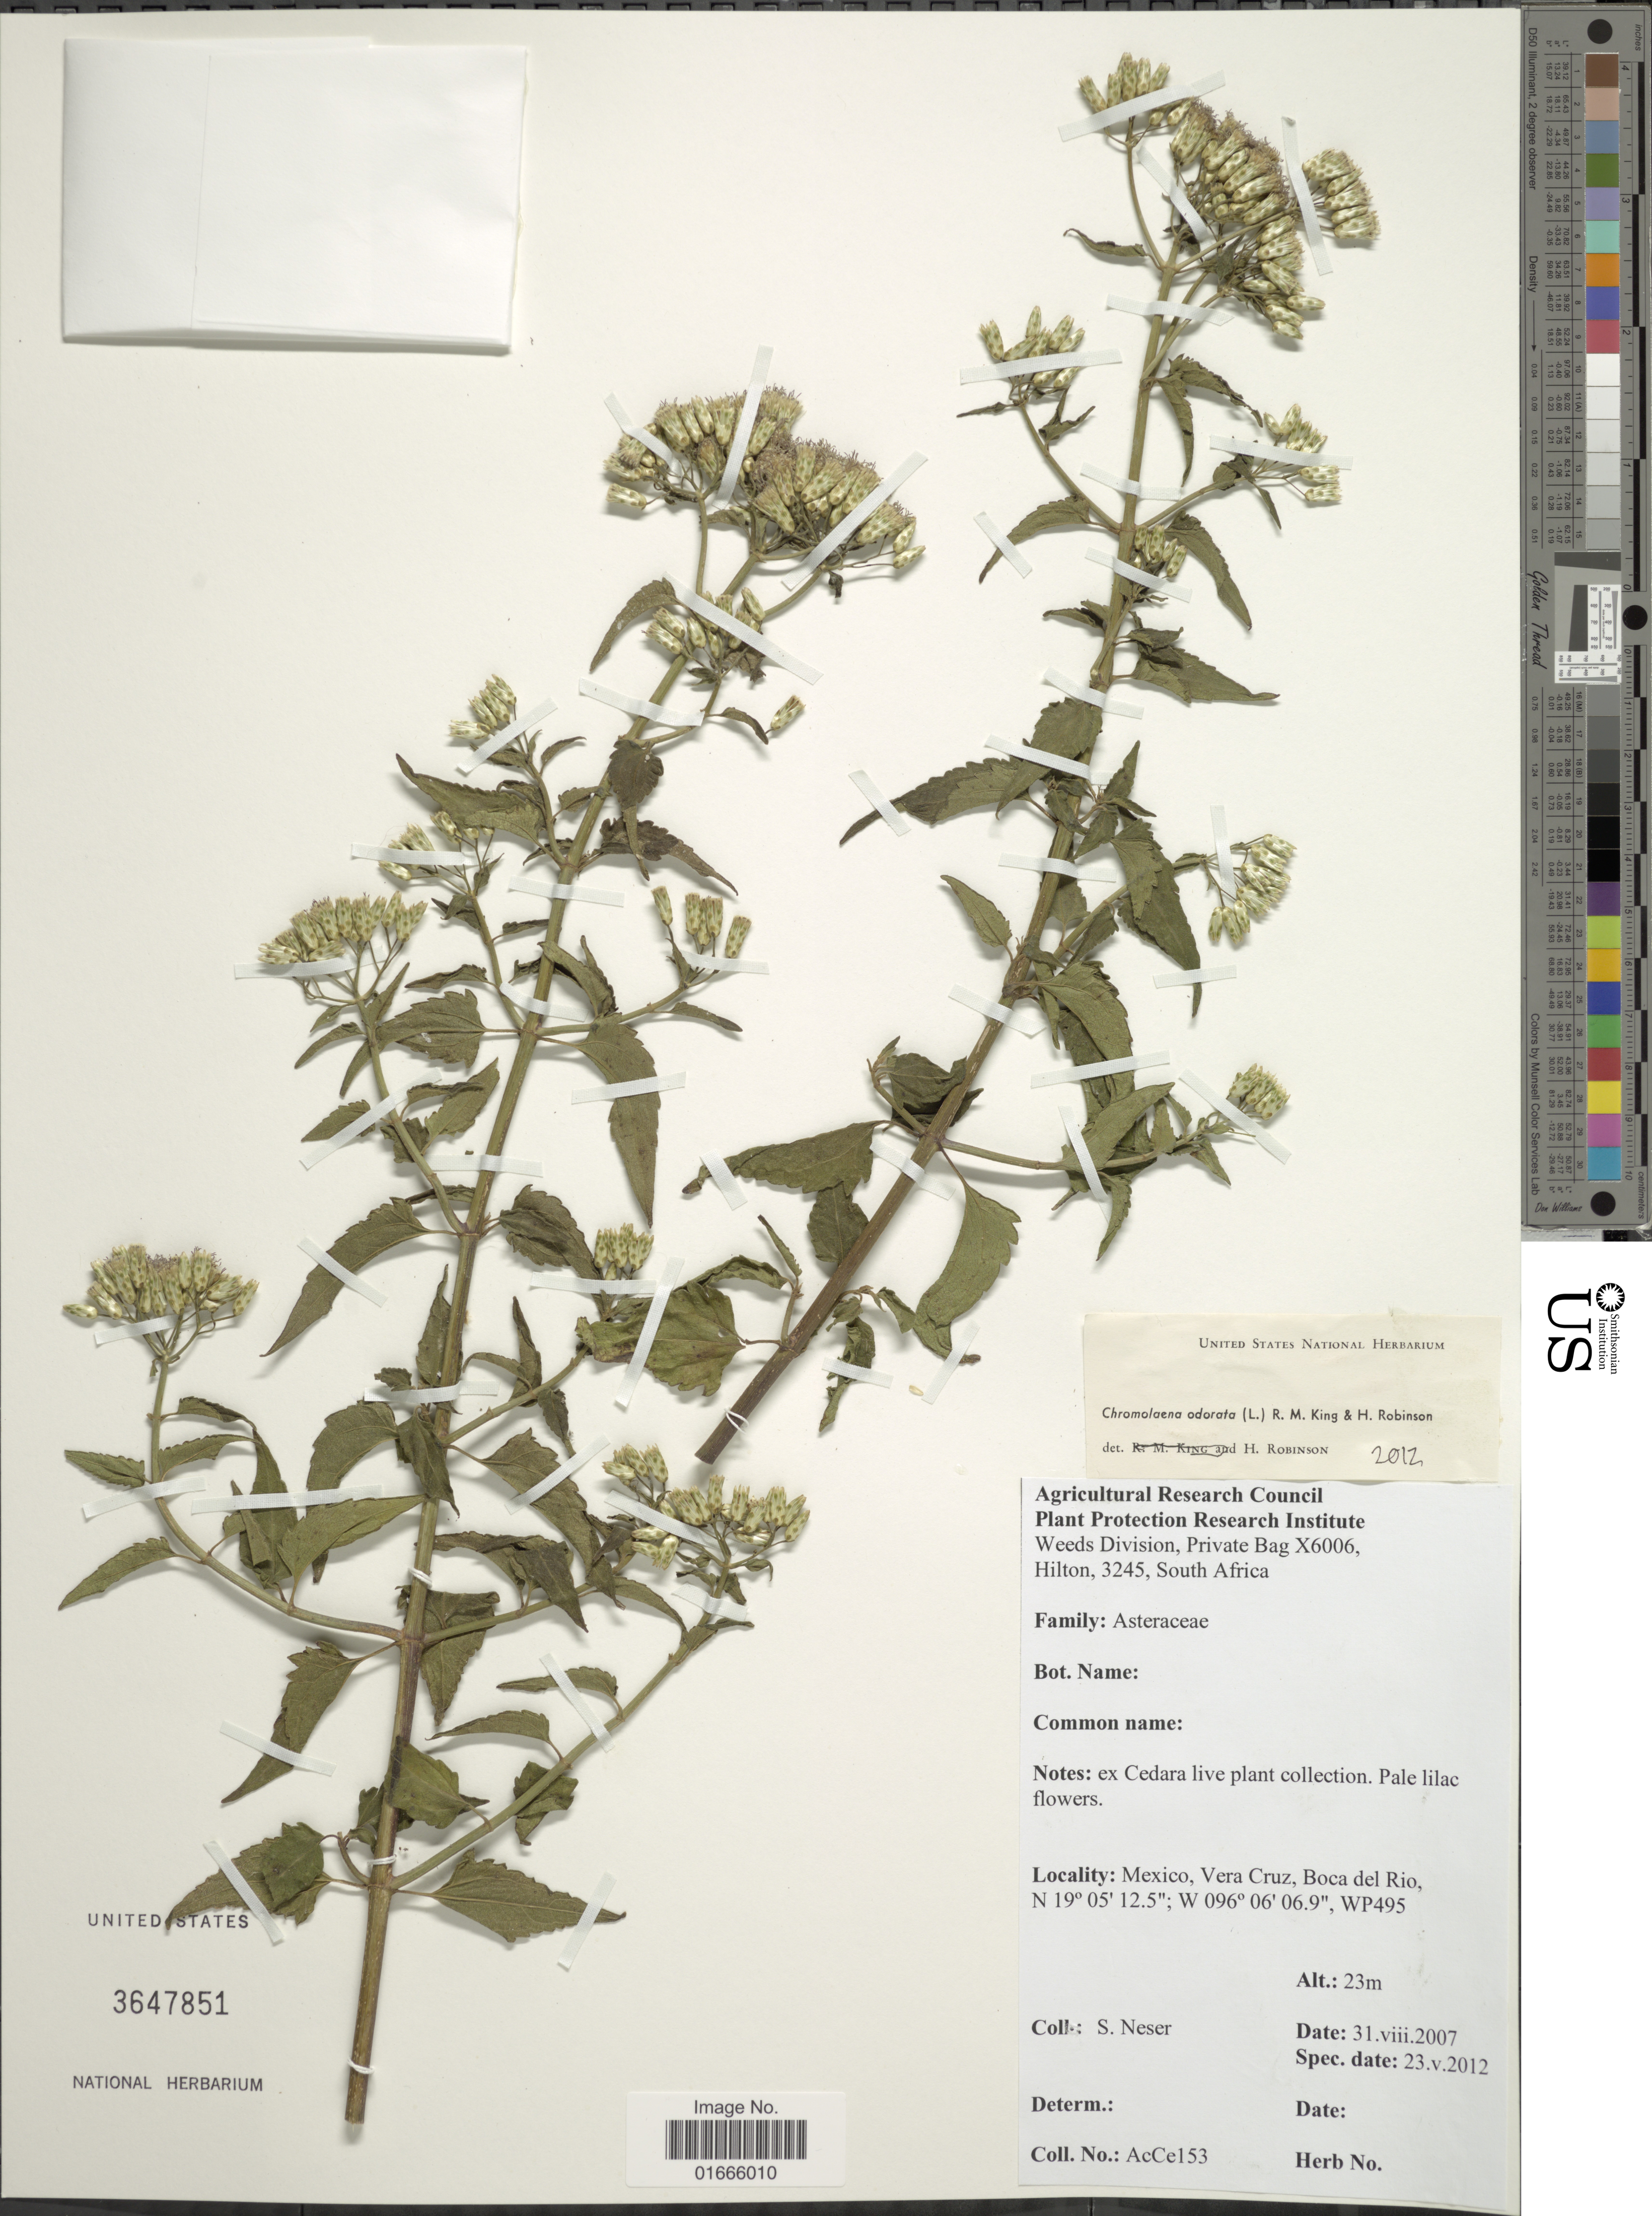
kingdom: Plantae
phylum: Tracheophyta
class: Magnoliopsida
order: Asterales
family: Asteraceae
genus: Chromolaena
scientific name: Chromolaena odorata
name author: (L.) R.M. King & H. Rob.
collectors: S. Neser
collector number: AcCe153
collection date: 2007-08-31/2012-05-23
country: Mexico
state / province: Veracruz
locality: Mexico, Vera Cruz, Boca Del Rio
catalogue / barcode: US 3647851